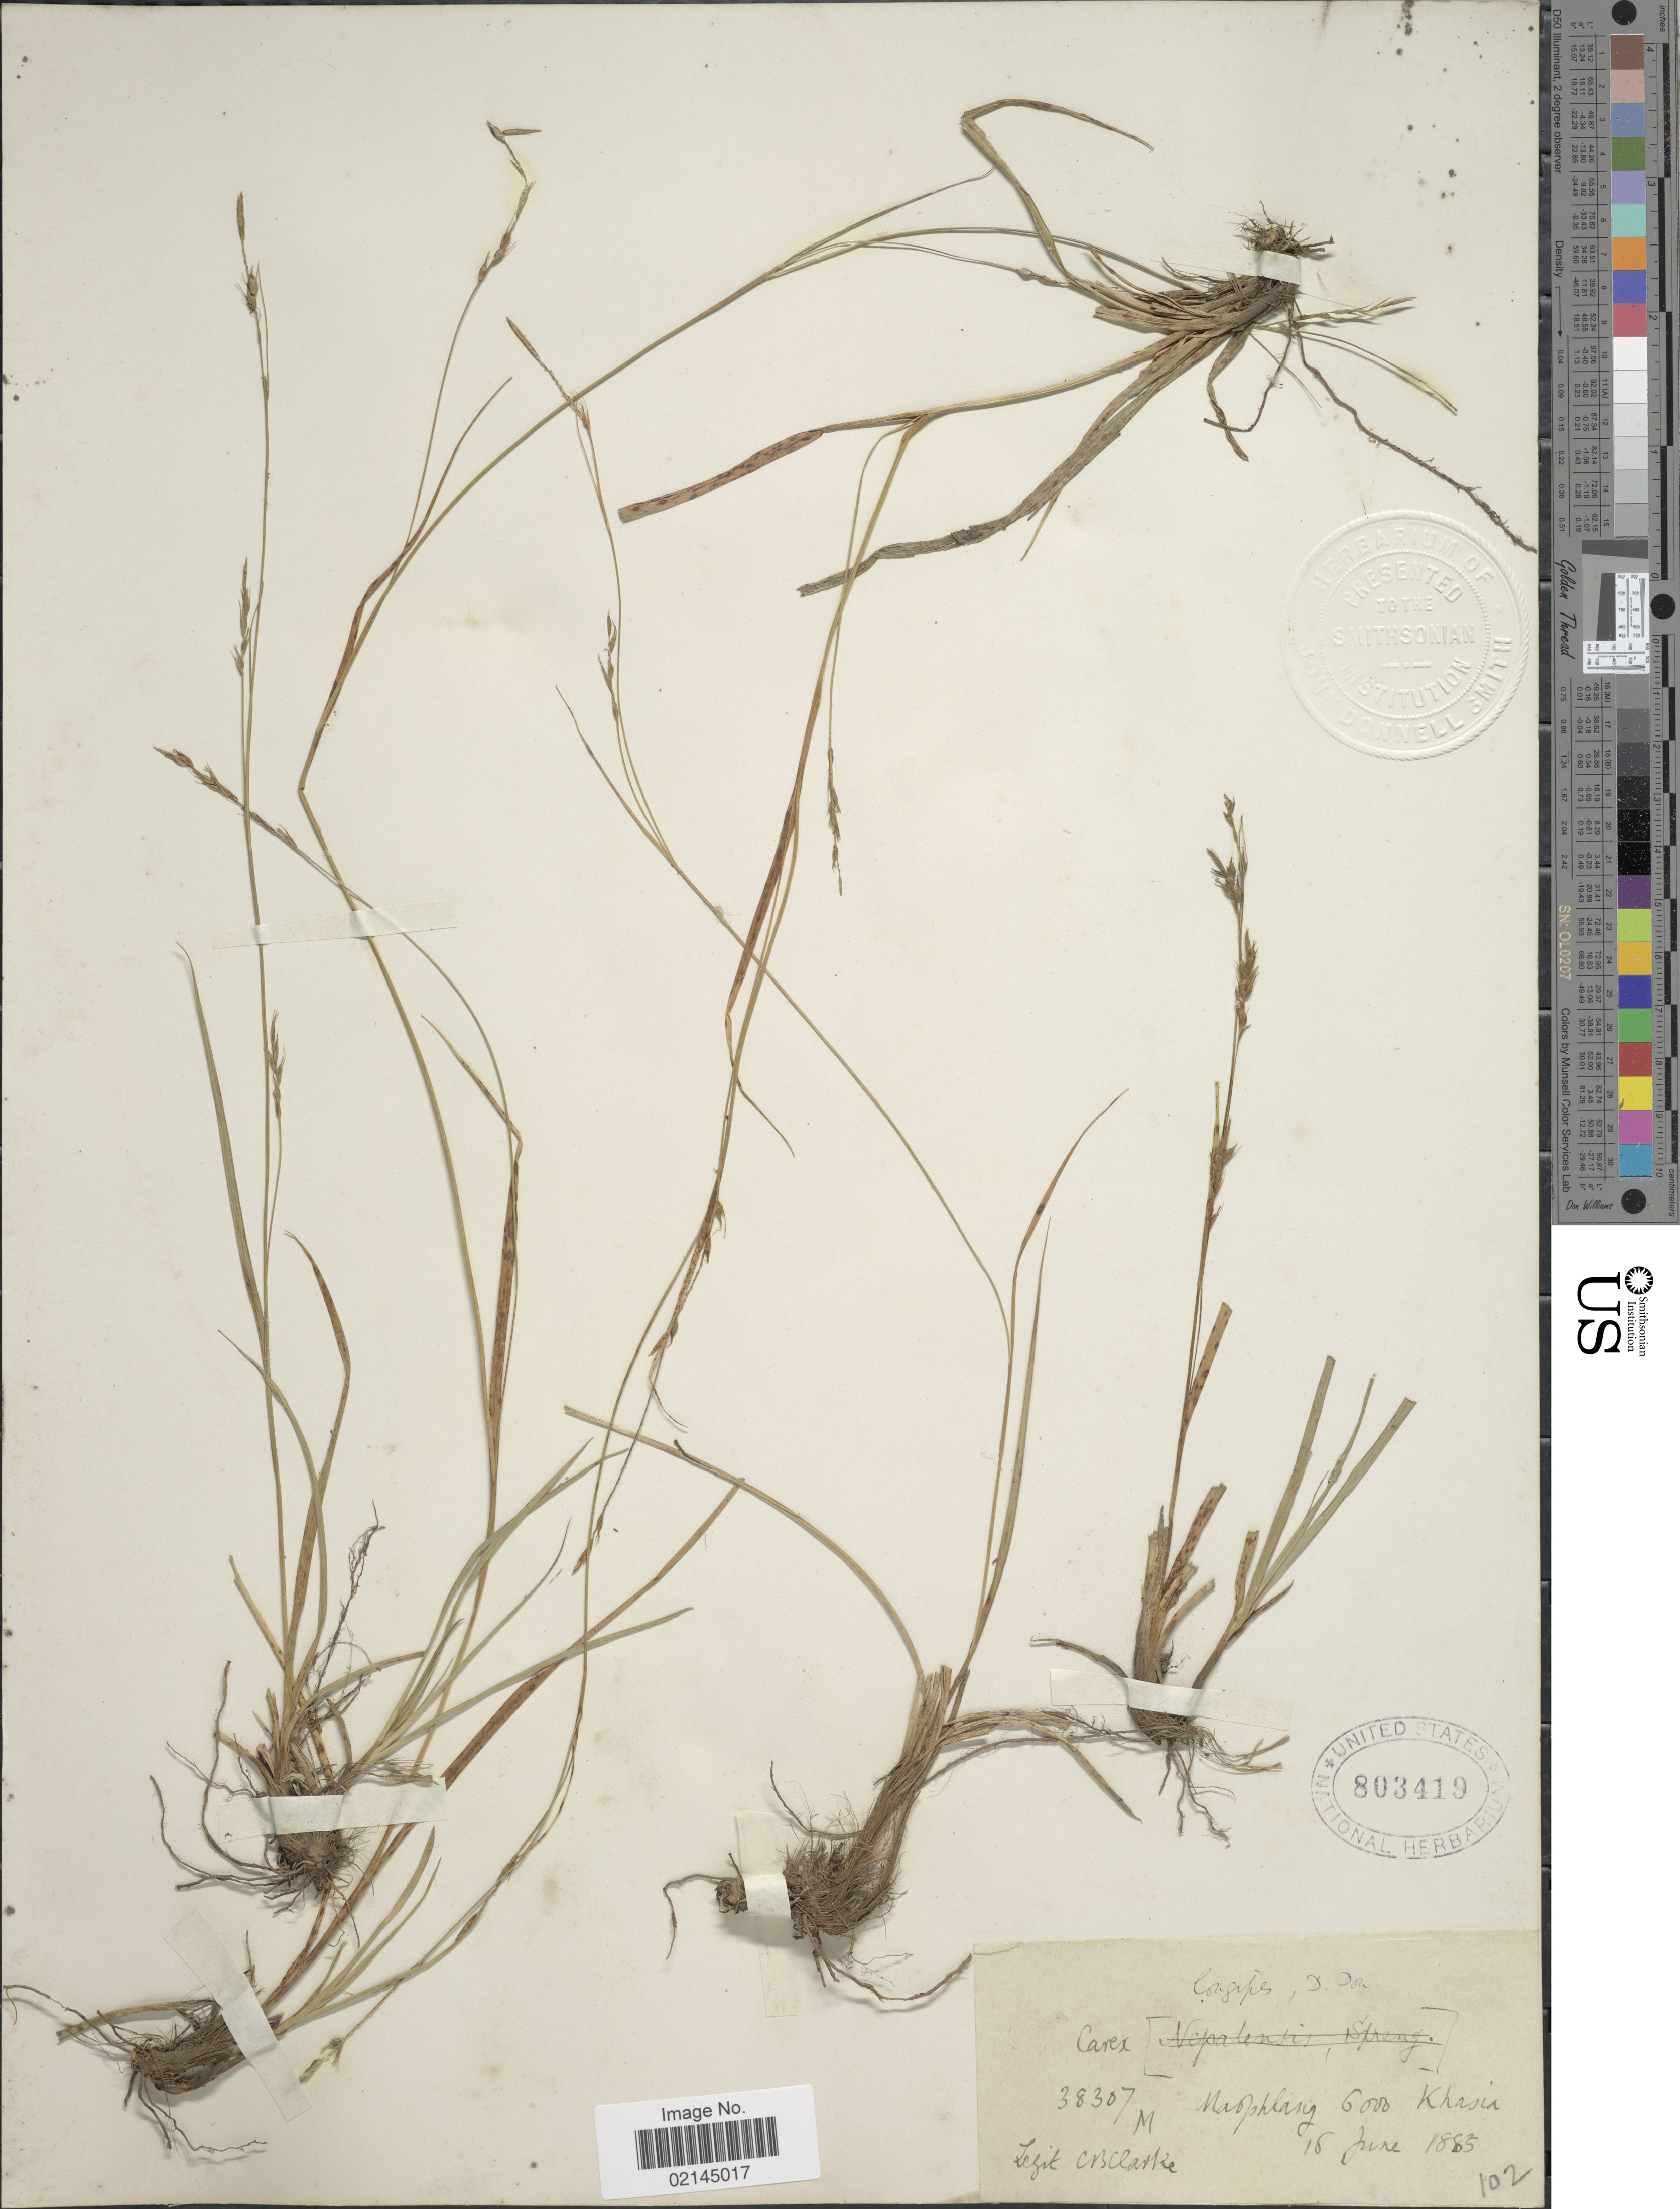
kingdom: Plantae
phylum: Tracheophyta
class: Liliopsida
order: Poales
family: Cyperaceae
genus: Carex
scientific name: Carex longipes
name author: D. Don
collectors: C. B. Clarke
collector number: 38307M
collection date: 1885-06-16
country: India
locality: Maophlang, Khasia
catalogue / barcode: US 803419